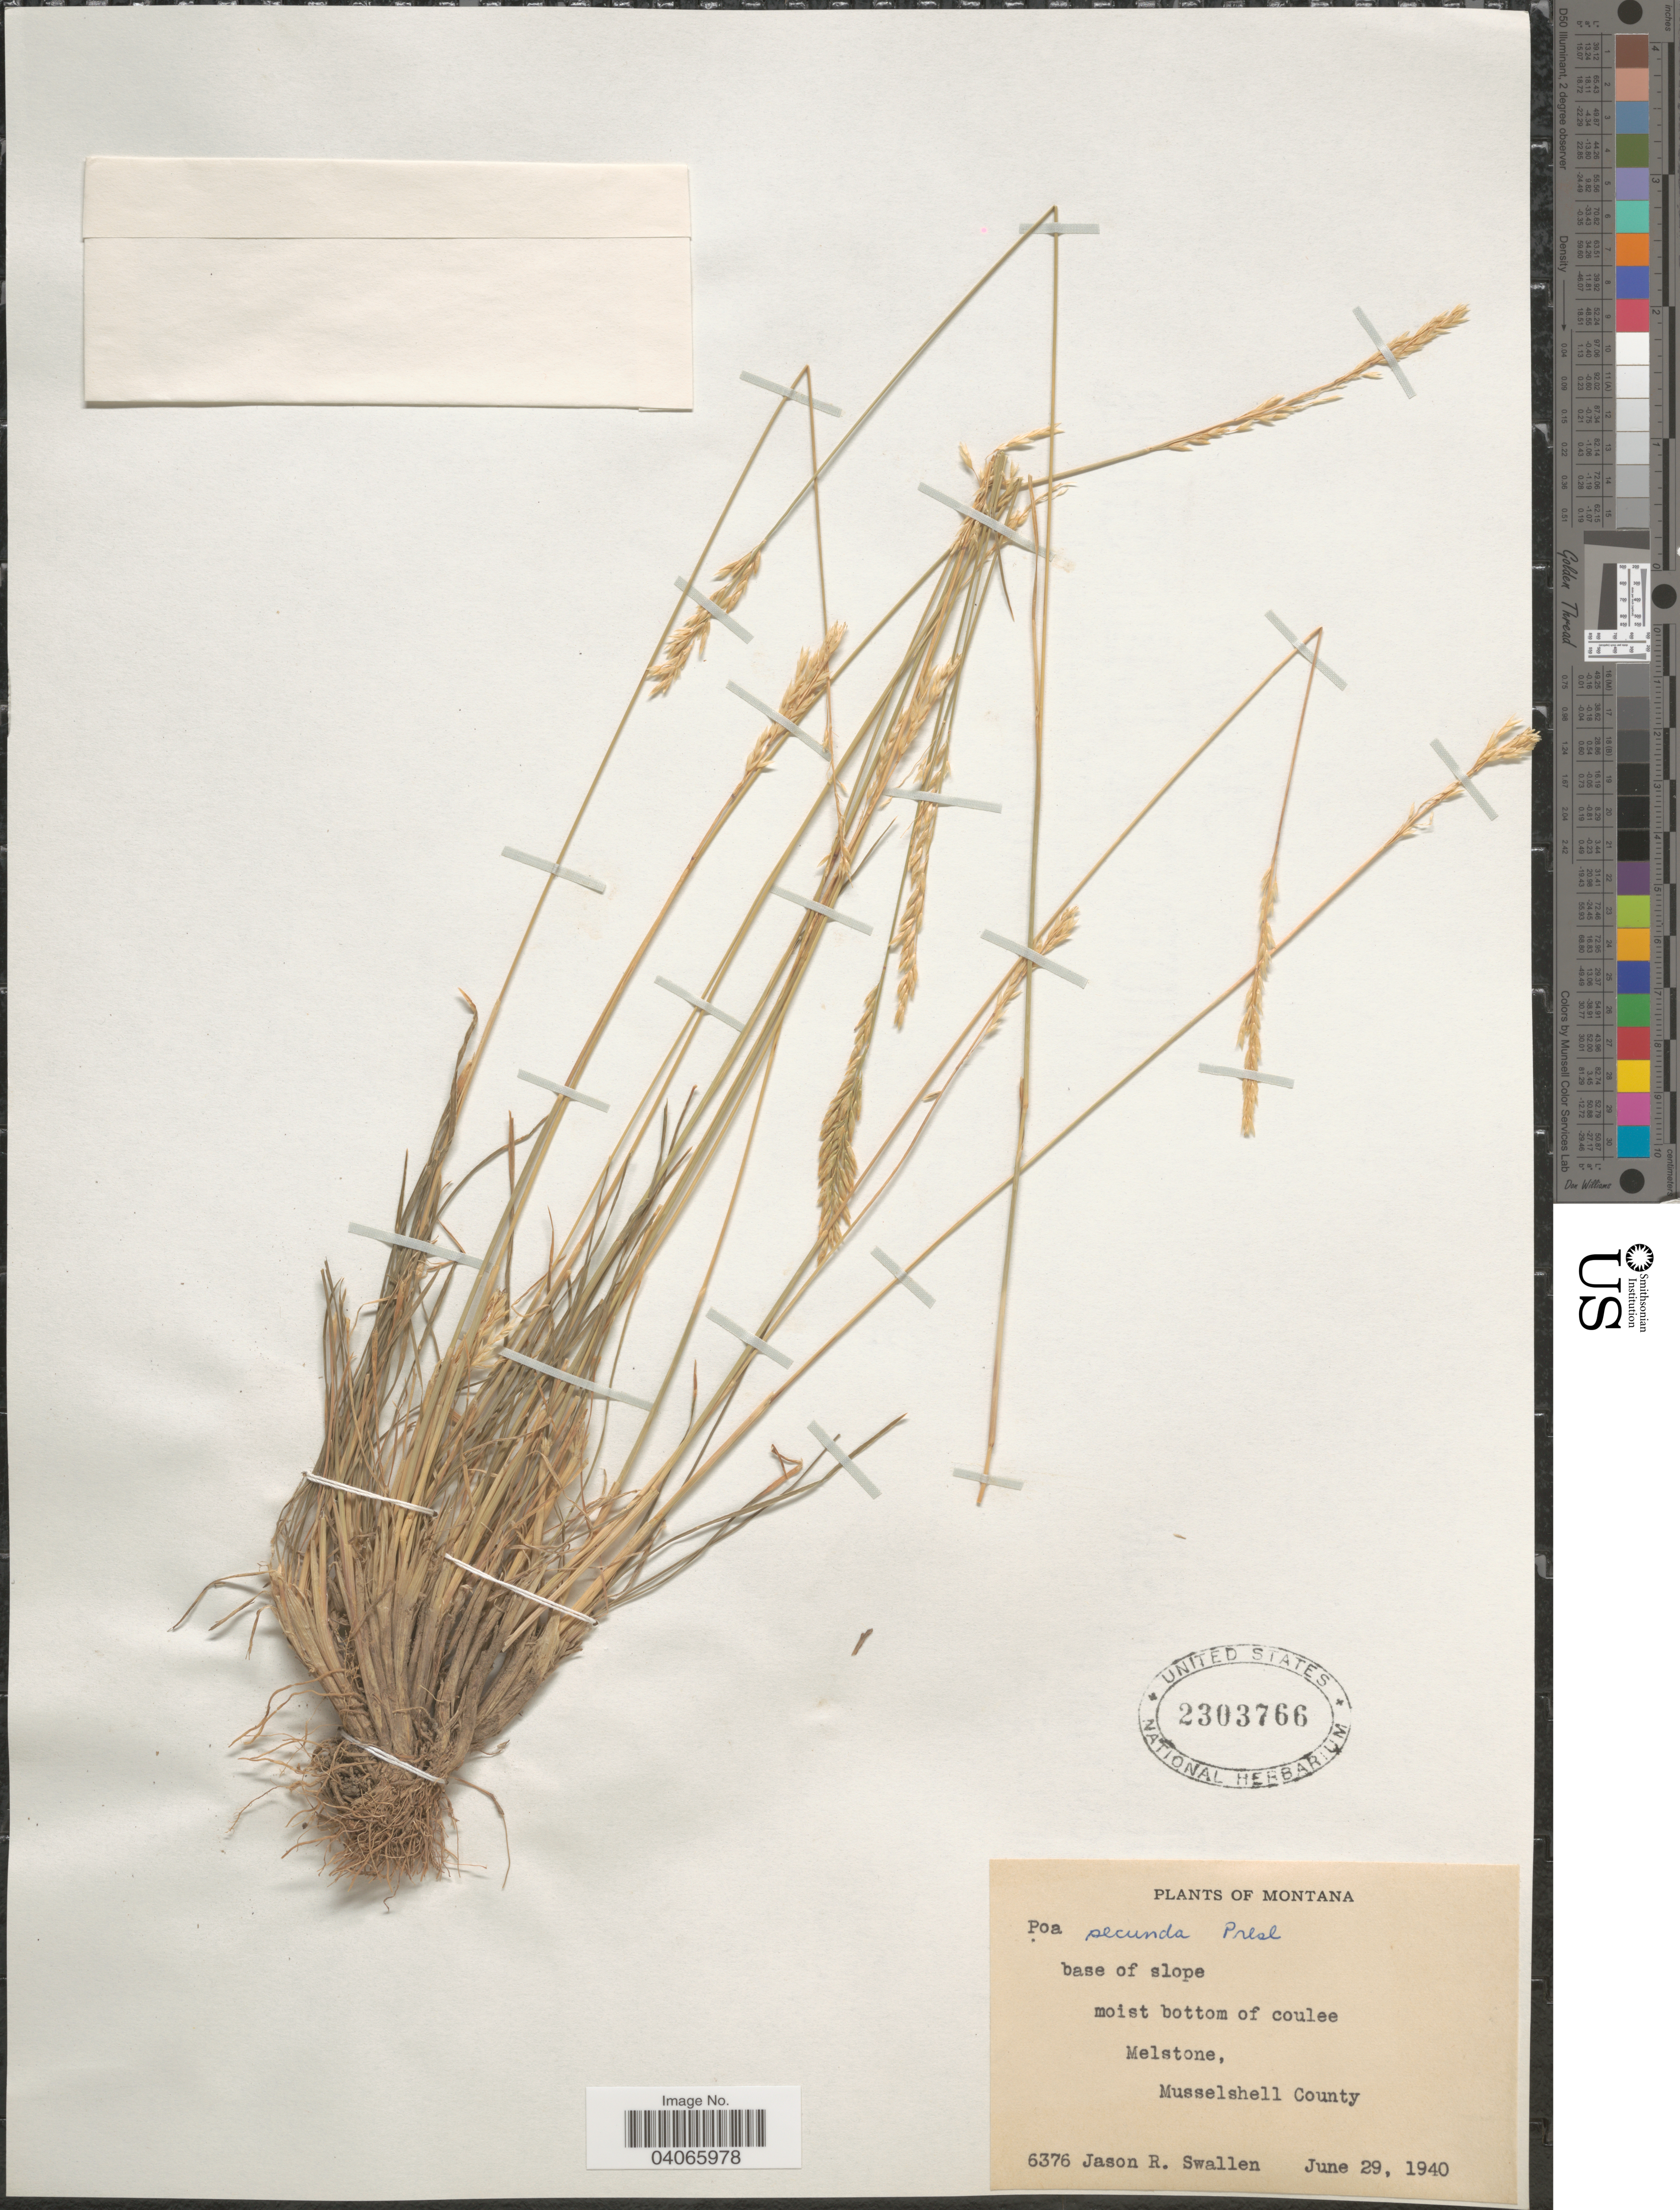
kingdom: Plantae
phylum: Tracheophyta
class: Liliopsida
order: Poales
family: Poaceae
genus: Poa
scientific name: Poa secunda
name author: J. Presl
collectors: J. R. Swallen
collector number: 6376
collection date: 1940-06-29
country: United States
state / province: Montana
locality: Moist bottom of coulee. Melstone, Musselshell County.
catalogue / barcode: US 2303766